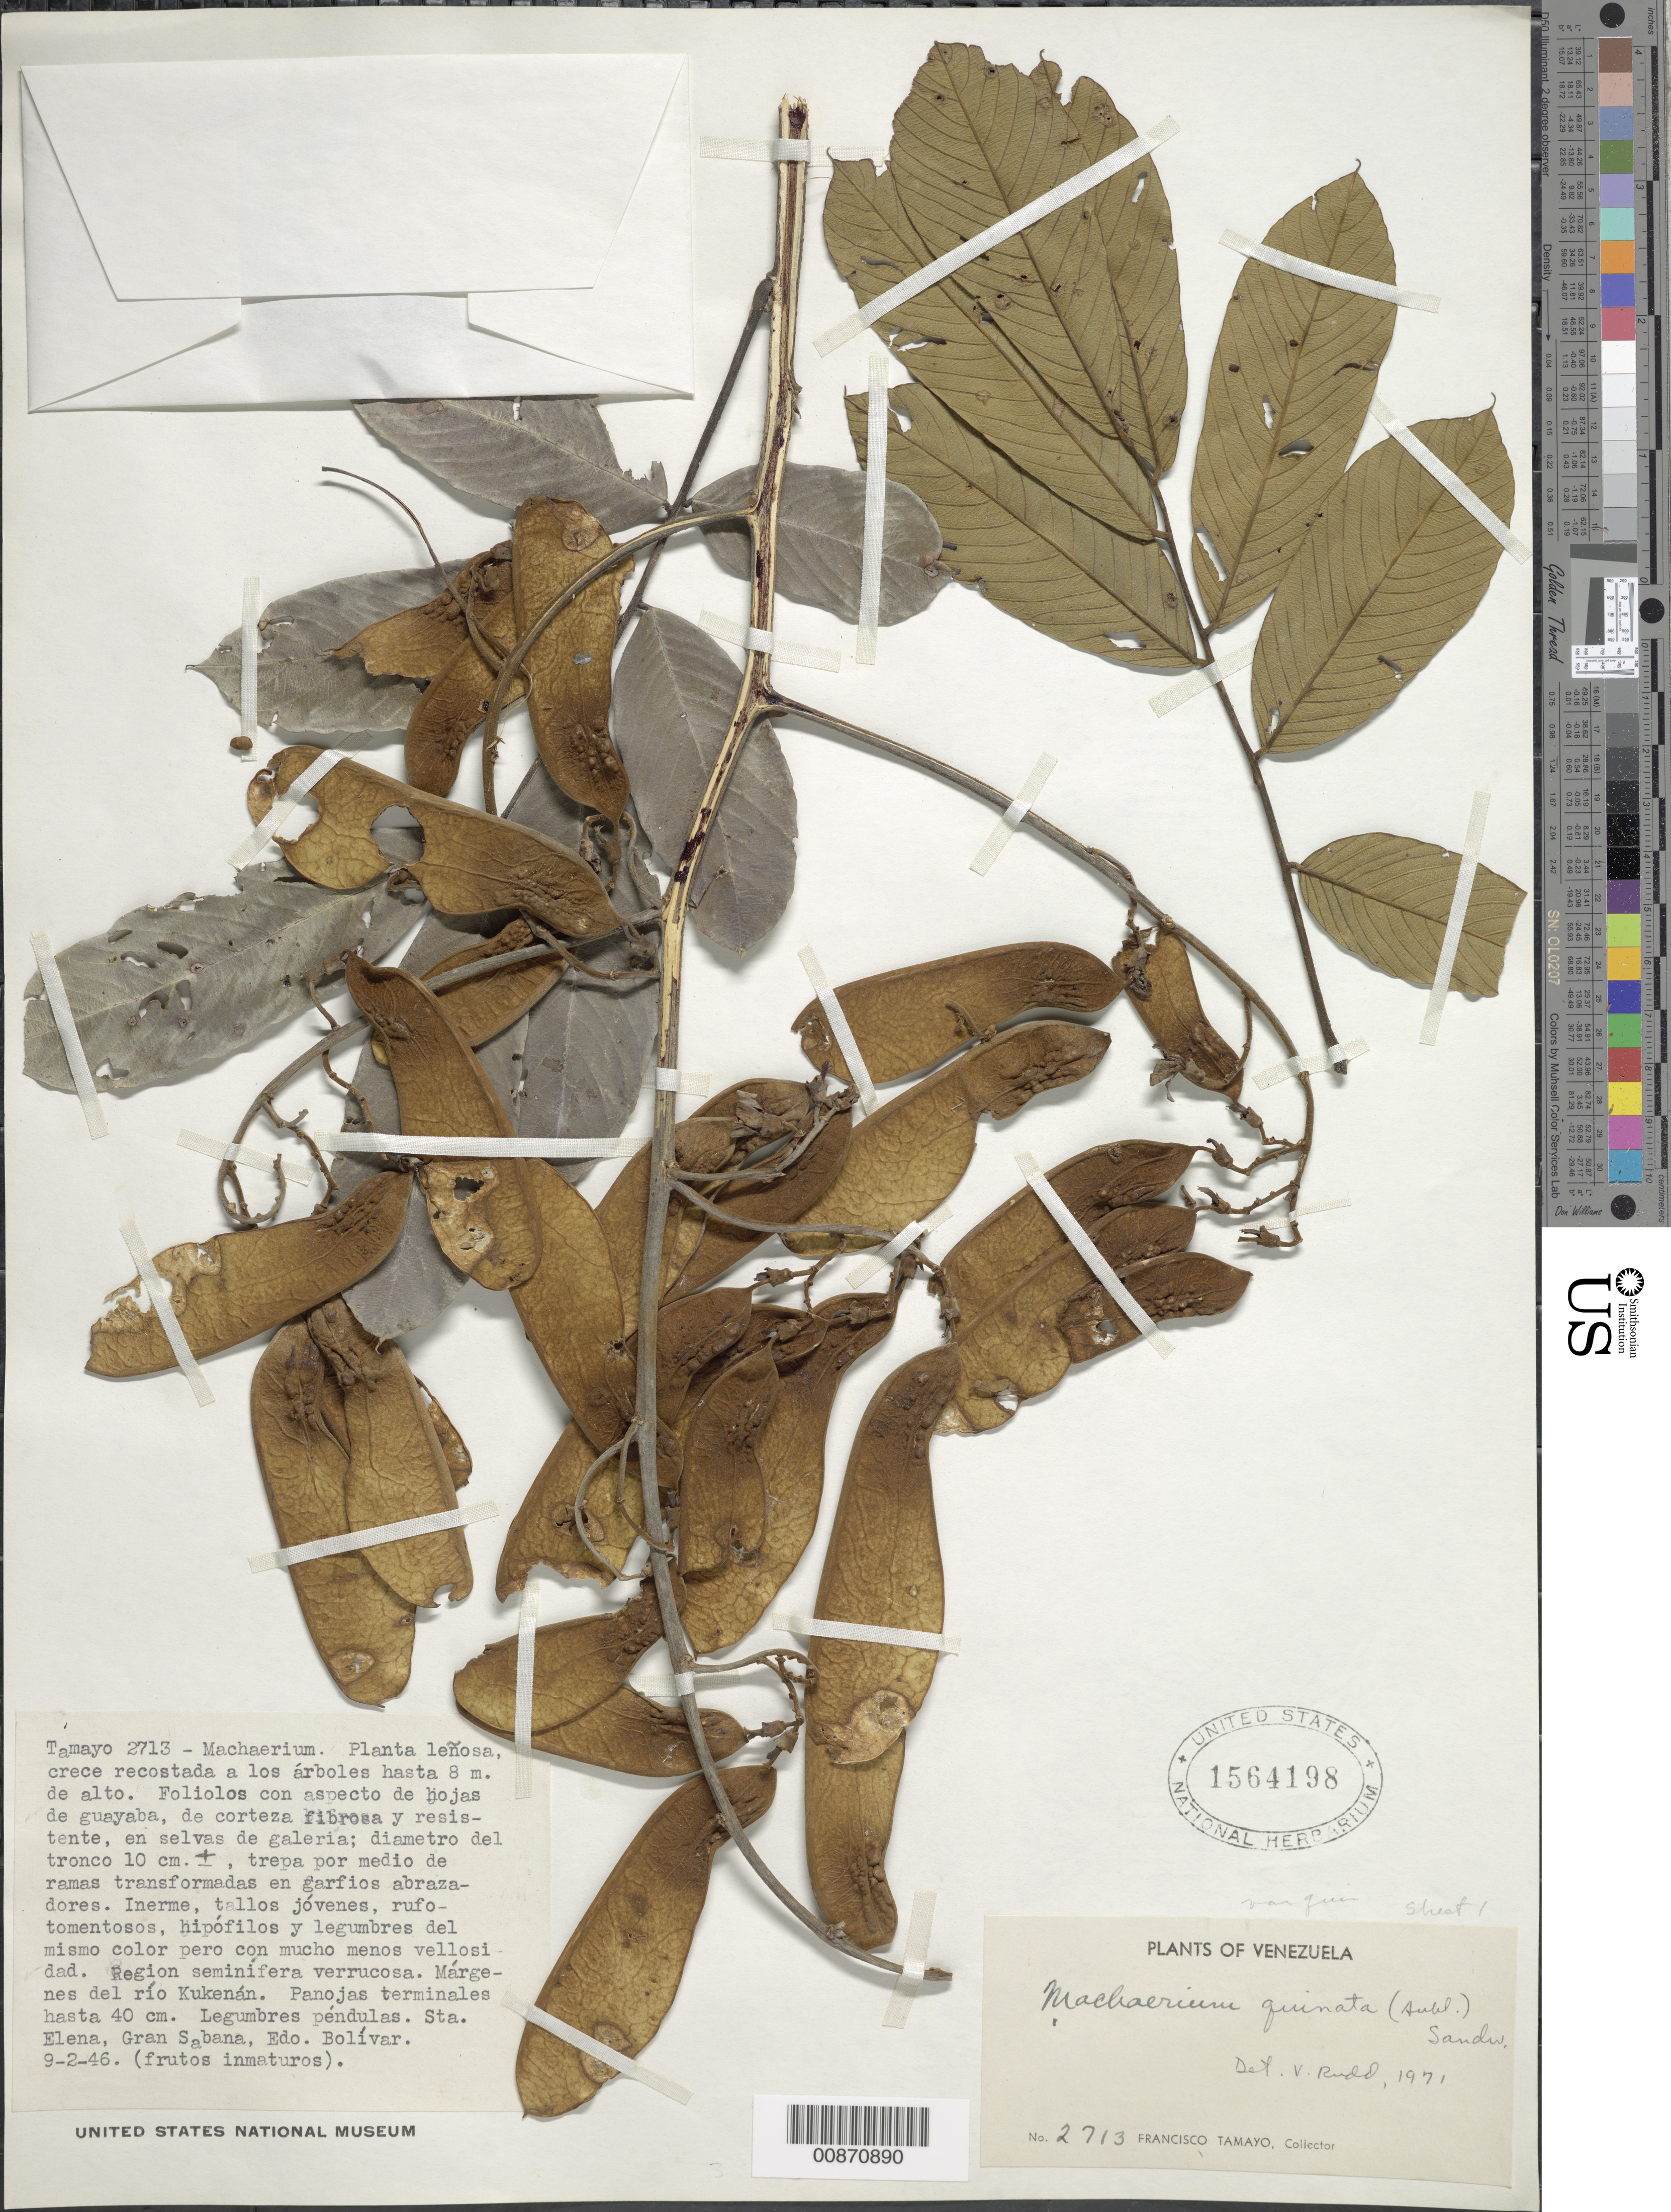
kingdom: Plantae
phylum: Tracheophyta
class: Magnoliopsida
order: Fabales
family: Fabaceae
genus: Machaerium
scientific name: Machaerium quinatum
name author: (Aubl.) Sandwith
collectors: F. Tamayo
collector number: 2713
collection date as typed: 9-Feb-46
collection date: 1946-02-09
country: Venezuela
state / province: Bolívar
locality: Gran Sabana, Sta. Elena, Rio Kukenán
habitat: Crece recostada a los arboles hasta 8m de alto, en selvas de galeria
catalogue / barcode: US 1564198